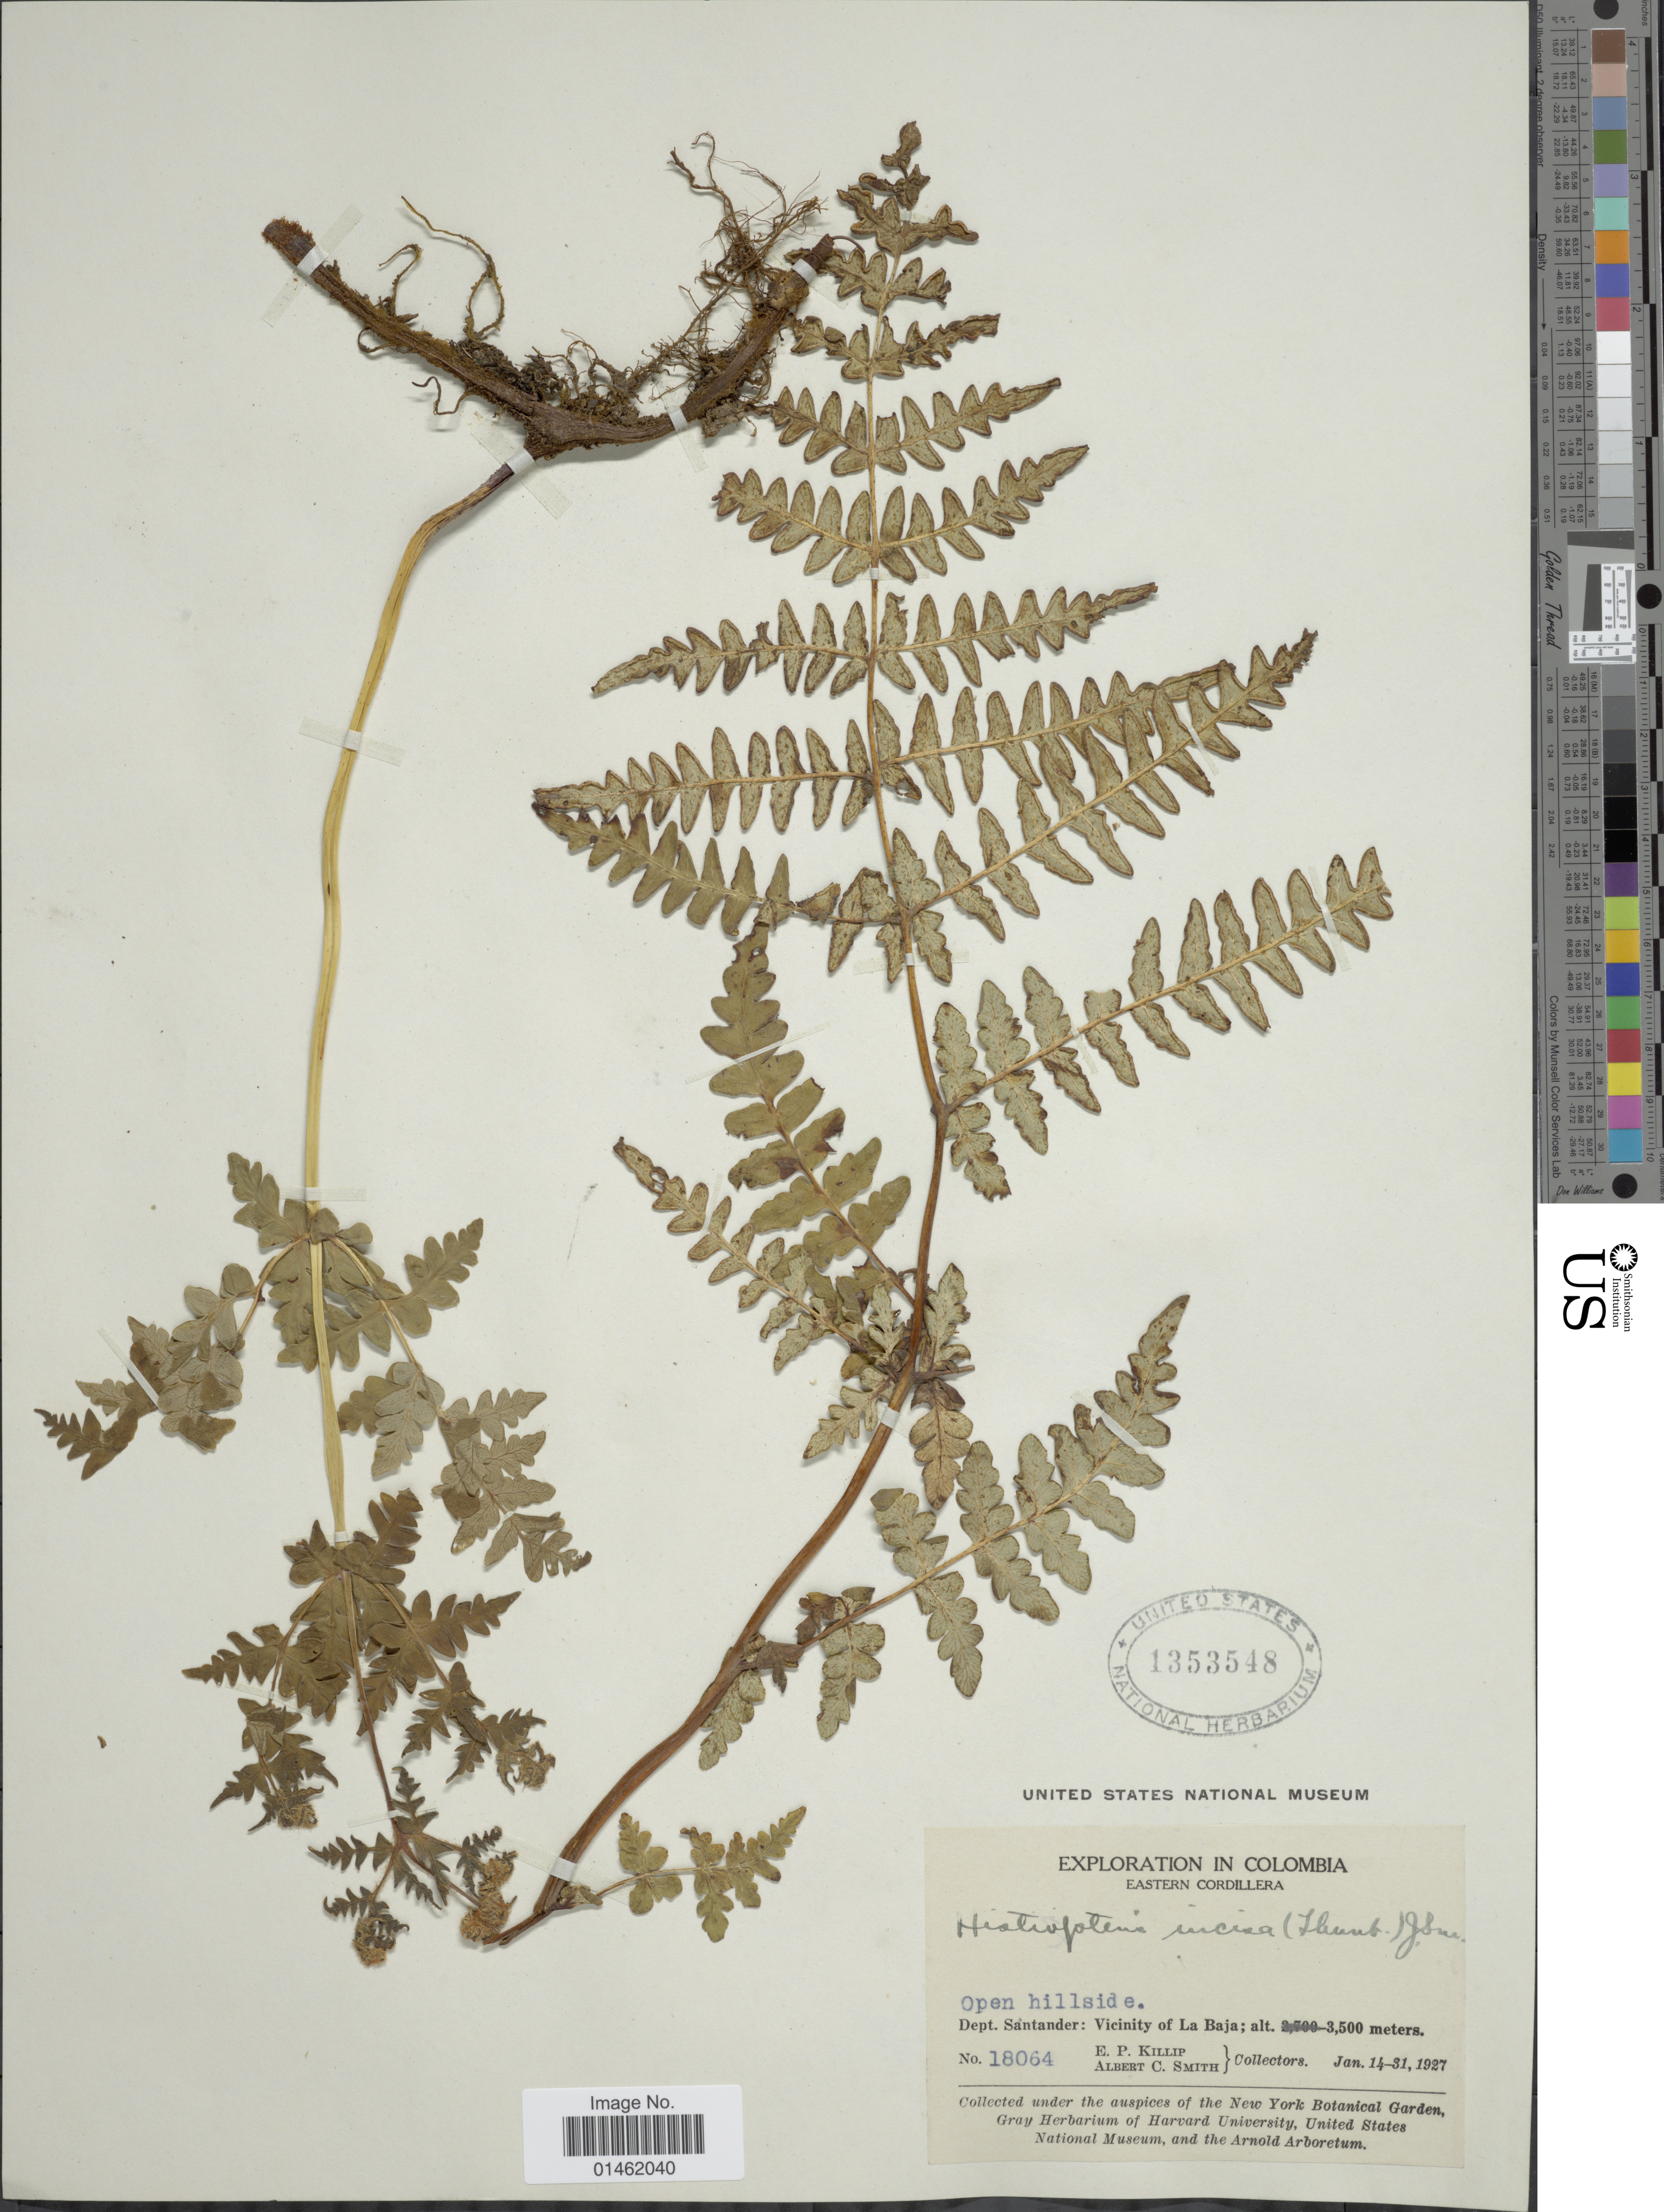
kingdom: Plantae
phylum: Tracheophyta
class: Polypodiopsida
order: Polypodiales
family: Dennstaedtiaceae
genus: Histiopteris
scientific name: Histiopteris incisa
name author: (Thunb.) J. Sm.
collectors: E. P. Killip & A. C. Smith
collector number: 18064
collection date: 1927-01-14/1927-01-31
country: Colombia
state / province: Santander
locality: Eastern Cordillera, Deot. Santander: Vicinity of la Baja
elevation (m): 3500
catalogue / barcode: US 1353548